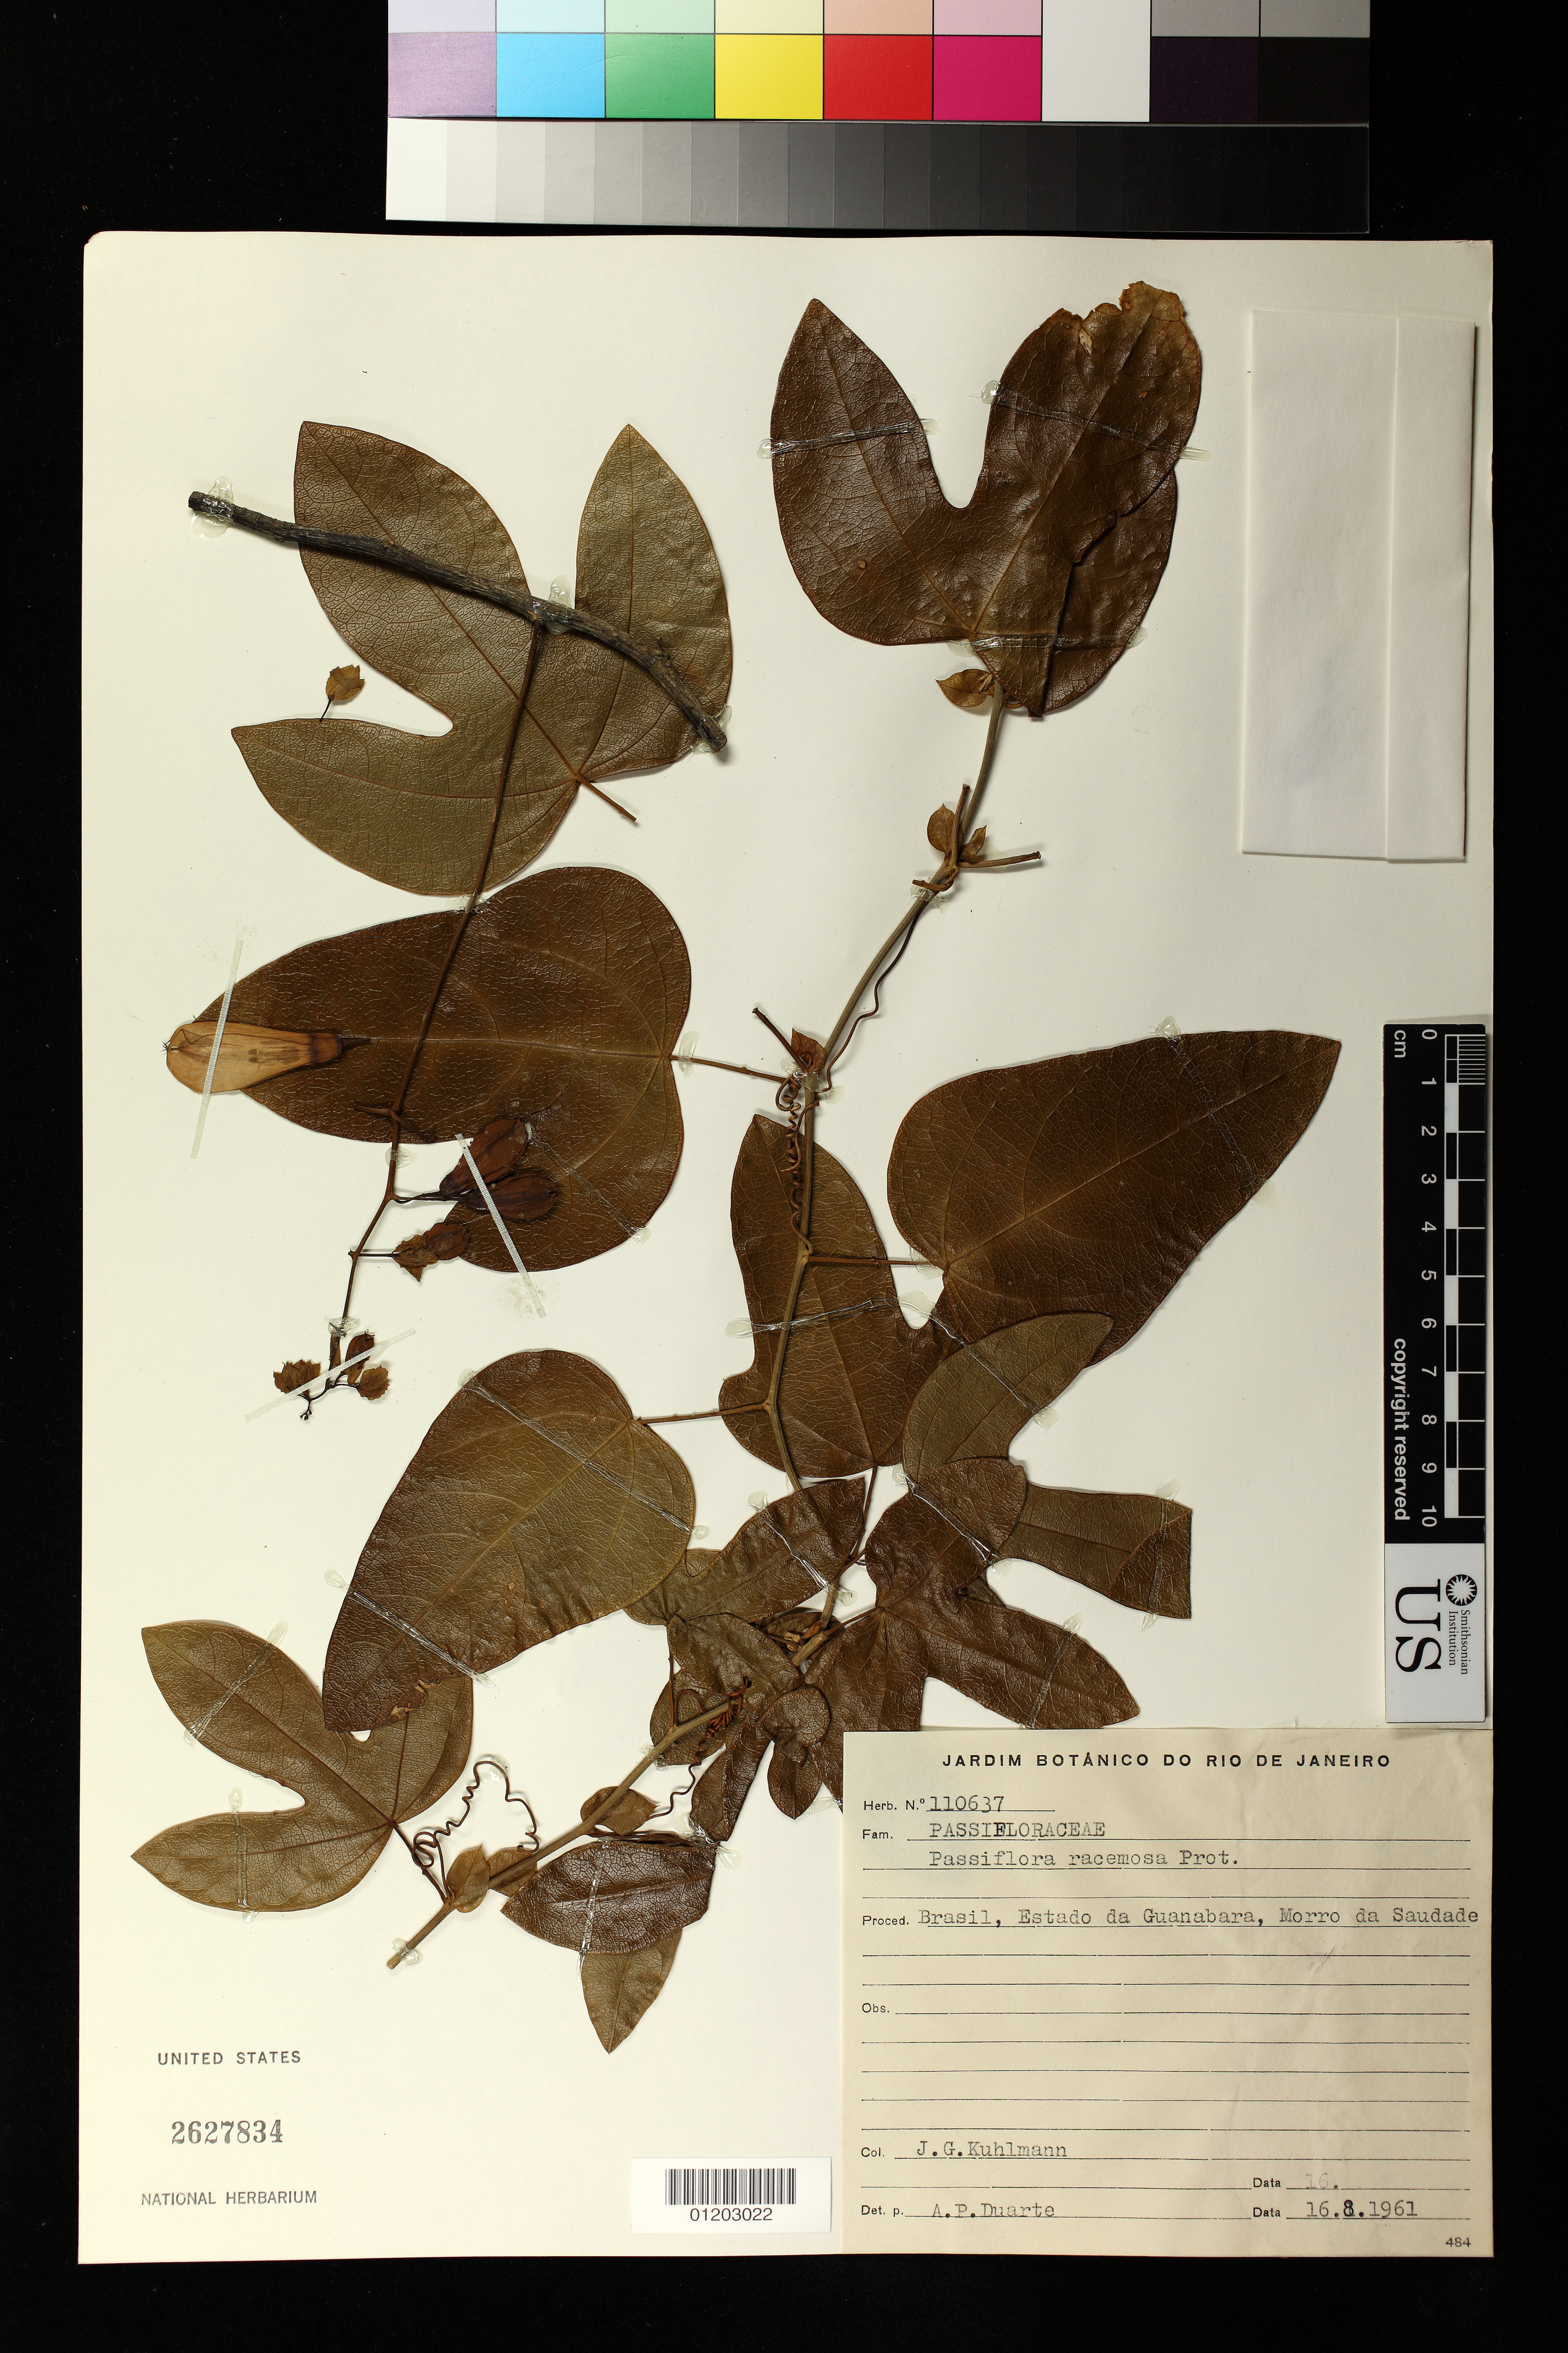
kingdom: Plantae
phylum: Tracheophyta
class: Magnoliopsida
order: Malpighiales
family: Passifloraceae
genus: Passiflora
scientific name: Passiflora racemosa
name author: Brot.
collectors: J. G. Kuhlmann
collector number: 110637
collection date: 1961-08-16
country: Brazil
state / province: Rio de Janeiro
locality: Morro da Saudade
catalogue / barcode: US 2627834